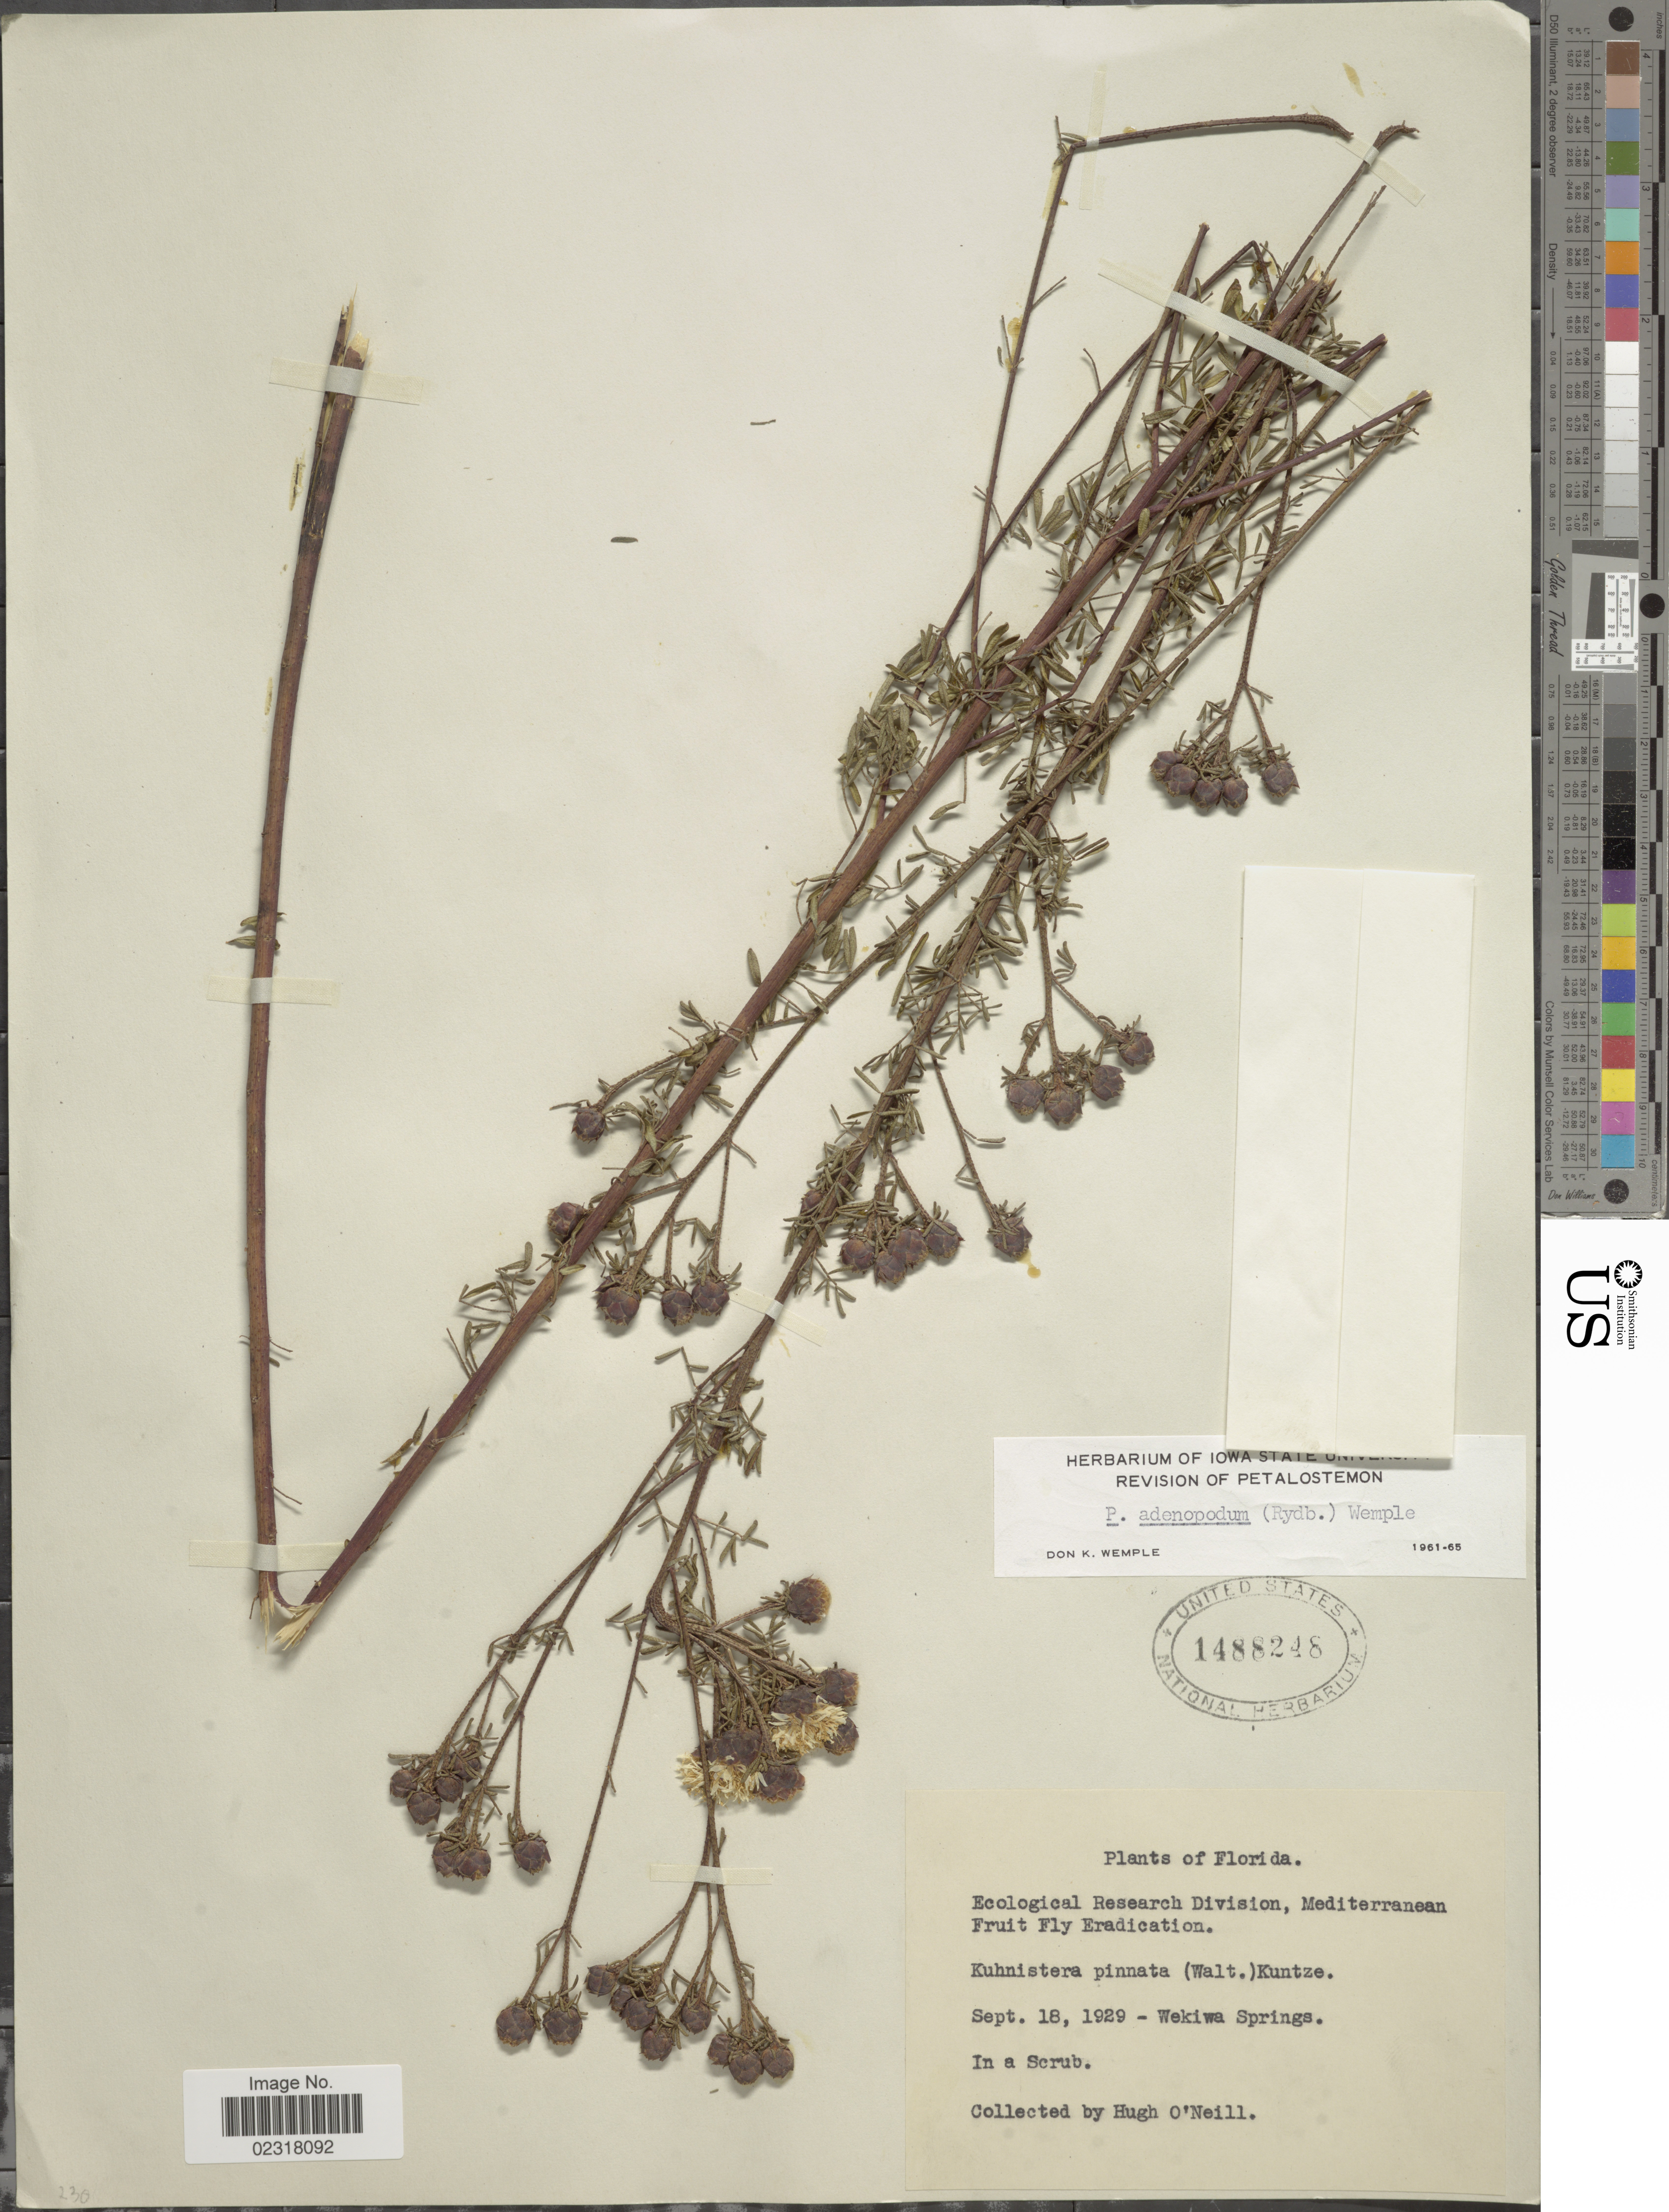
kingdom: Plantae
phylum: Tracheophyta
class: Magnoliopsida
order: Fabales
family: Fabaceae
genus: Dalea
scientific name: Dalea pinnata var. adenopoda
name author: (Rydb.) Barneby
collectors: H. O'Neill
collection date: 1929-09-18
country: United States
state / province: Florida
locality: Wekiwa Springs, in a scrub.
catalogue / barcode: US 1488248